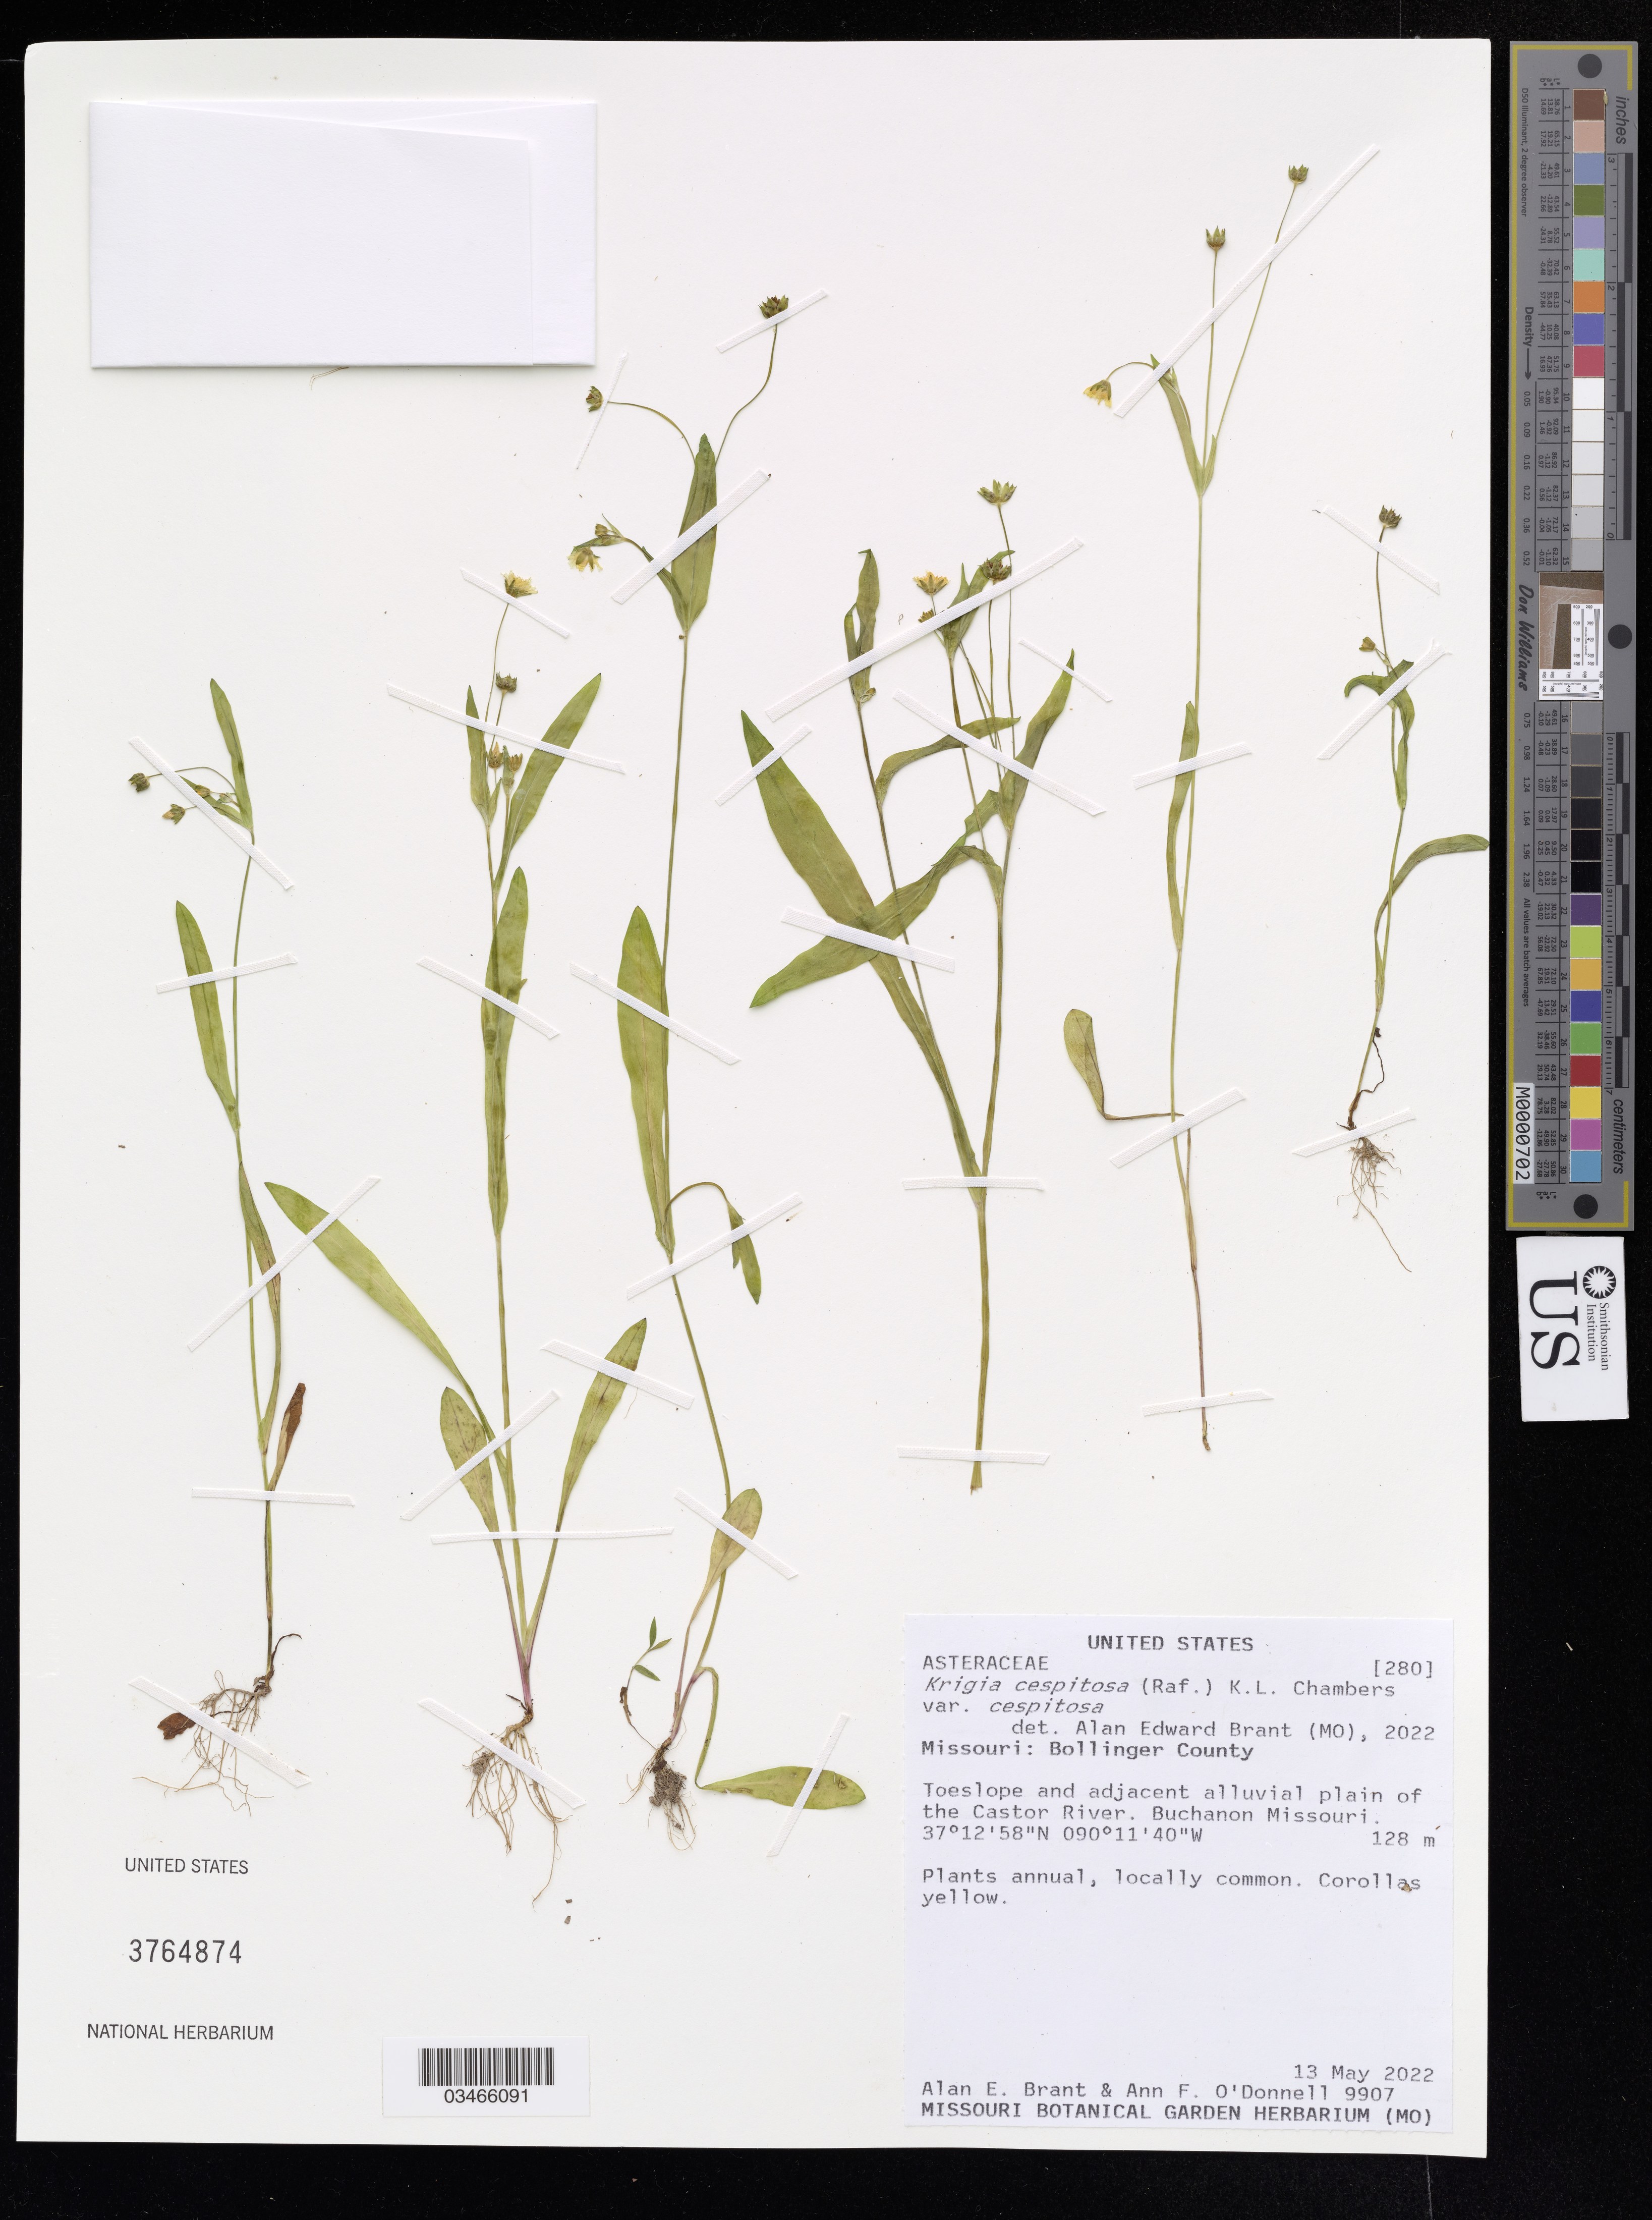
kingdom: Plantae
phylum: Tracheophyta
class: Magnoliopsida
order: Asterales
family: Asteraceae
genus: Krigia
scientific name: Krigia cespitosa var. cespitosa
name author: (Raf.) K.L. Chambers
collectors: A. Brant & A. O'Donnell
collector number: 9907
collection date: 2022-05-13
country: United States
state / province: Missouri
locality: Bollinger County. Toeslope and adjacent alluvial plain of the Castor River. Buchanon Missouri.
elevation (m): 128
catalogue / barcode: US 3764874